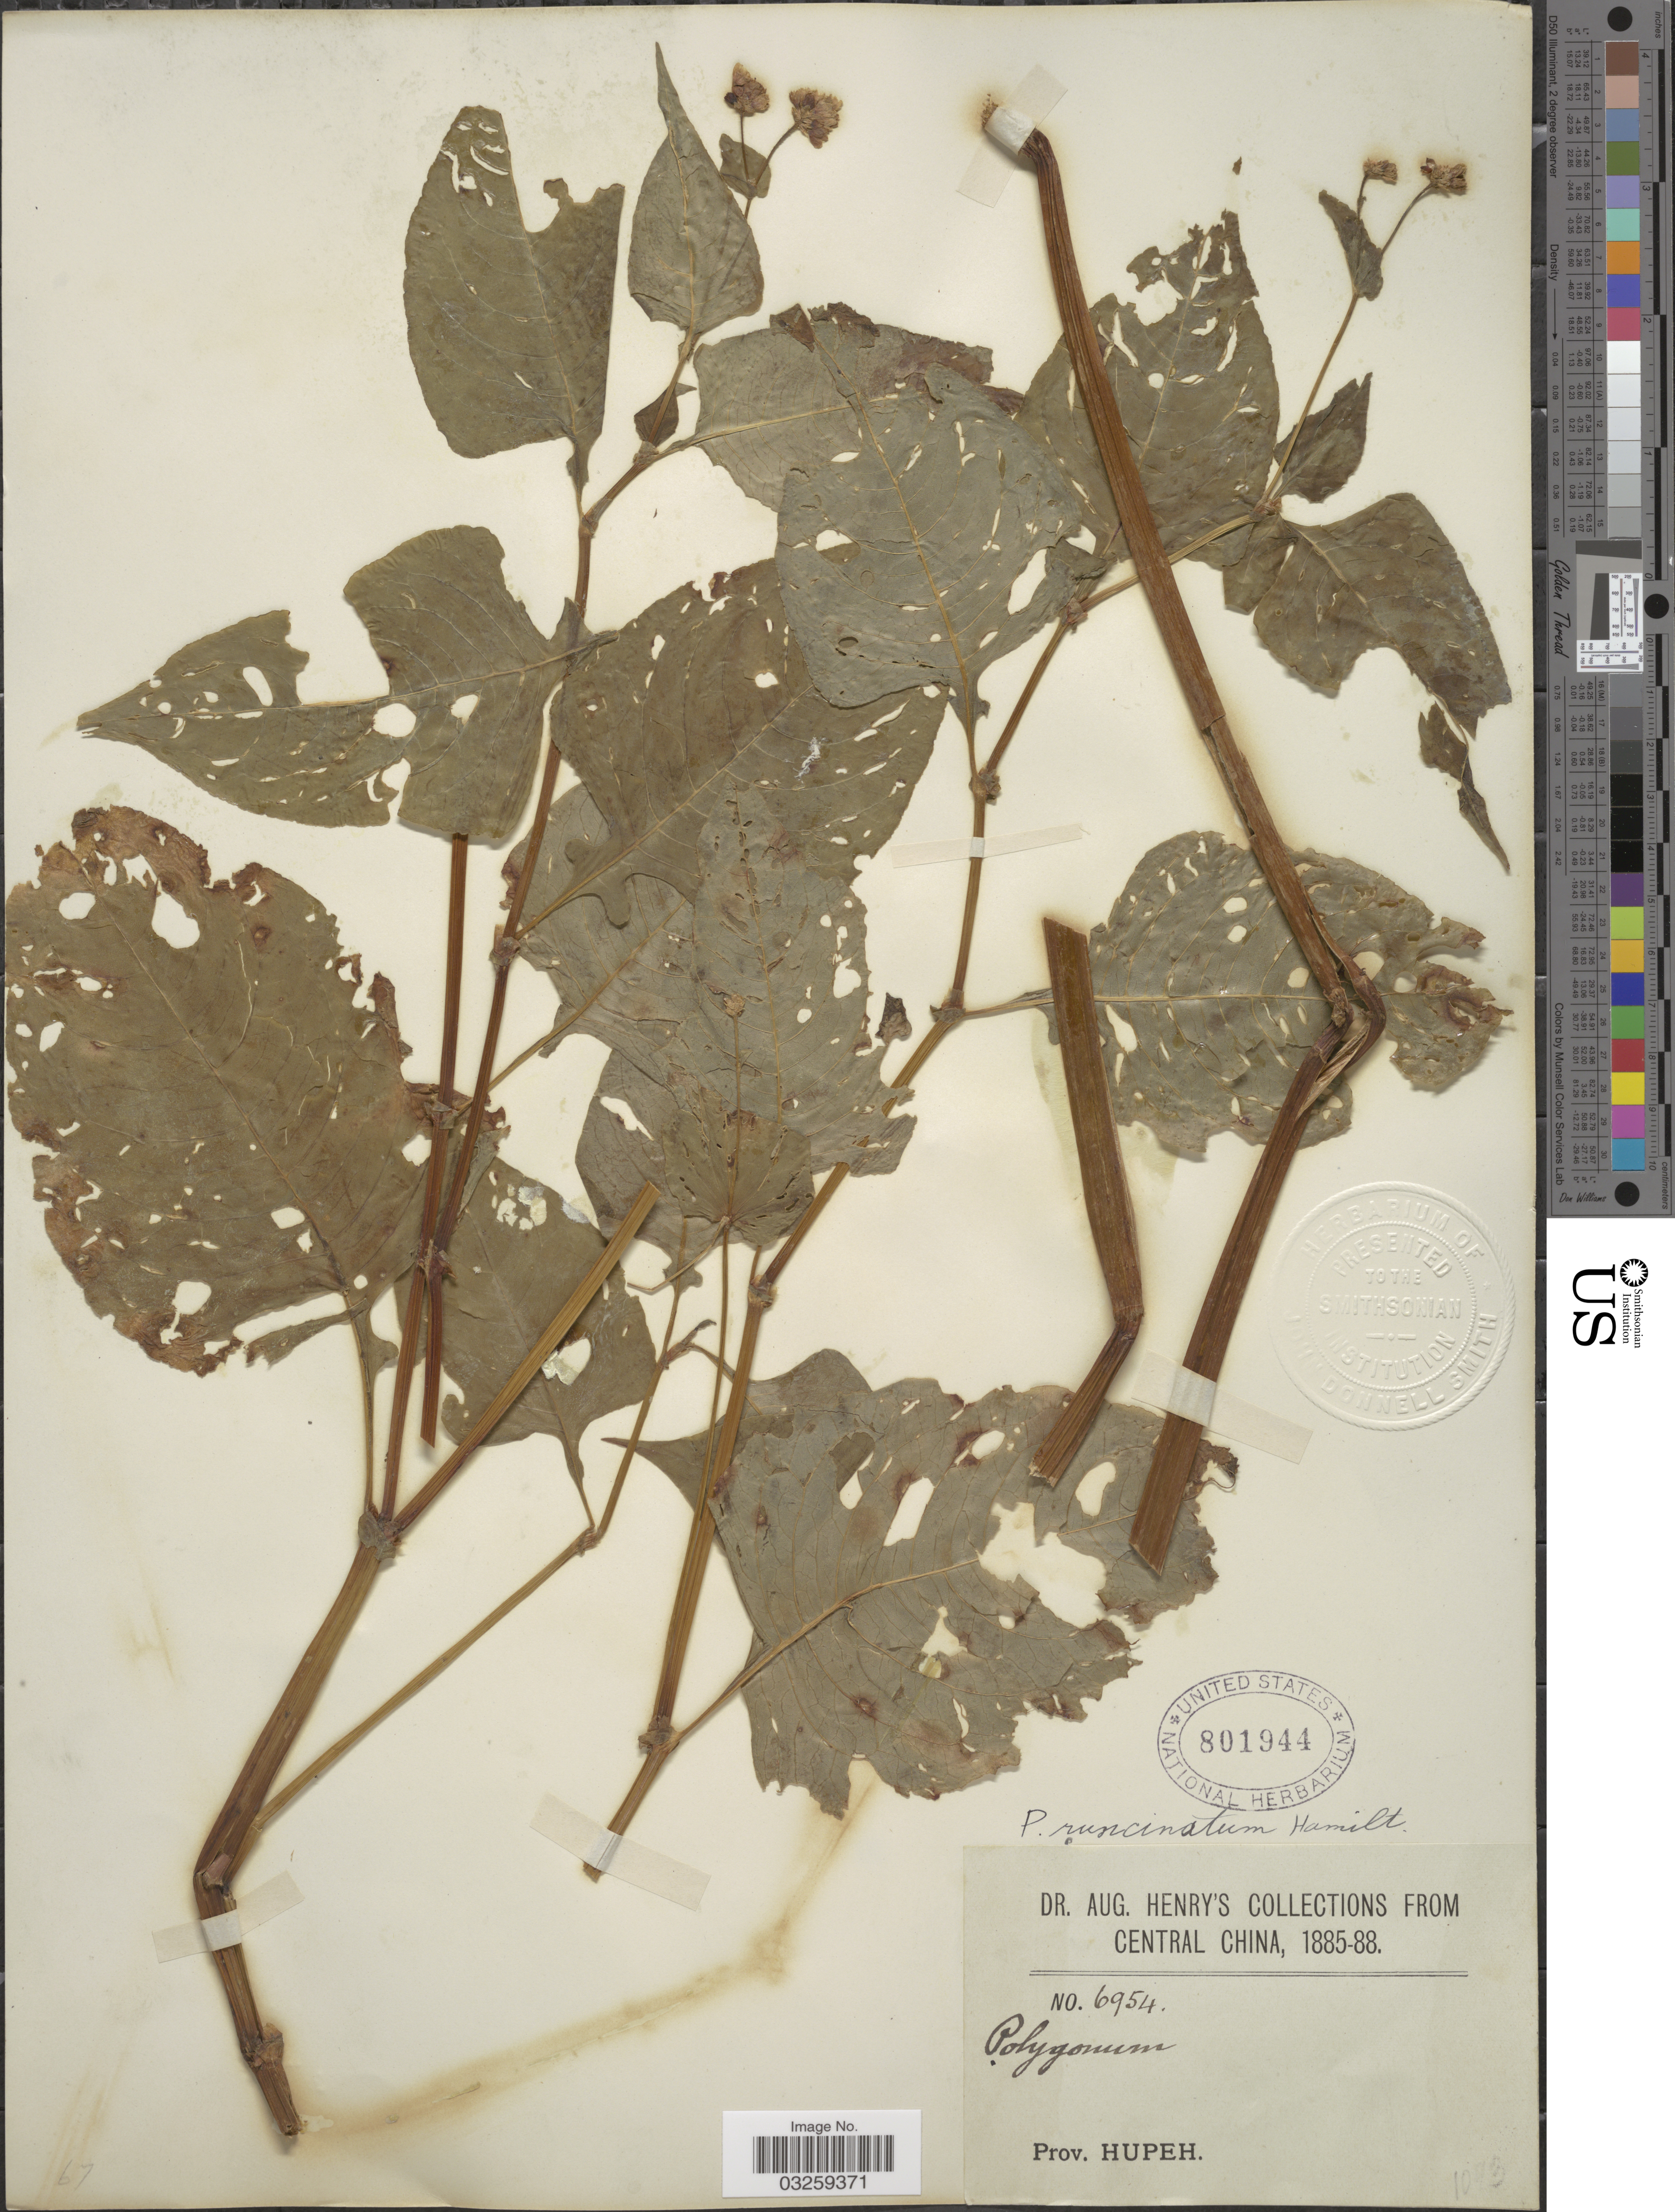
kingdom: Plantae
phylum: Tracheophyta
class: Magnoliopsida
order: Caryophyllales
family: Polygonaceae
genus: Polygonum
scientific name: Polygonum runcinatum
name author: Buch.-Ham. ex D. Don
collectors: A. Henry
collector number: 6954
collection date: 1885/1888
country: China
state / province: Hubei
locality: Central China. Prov. Hupeh.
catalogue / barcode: US 801944